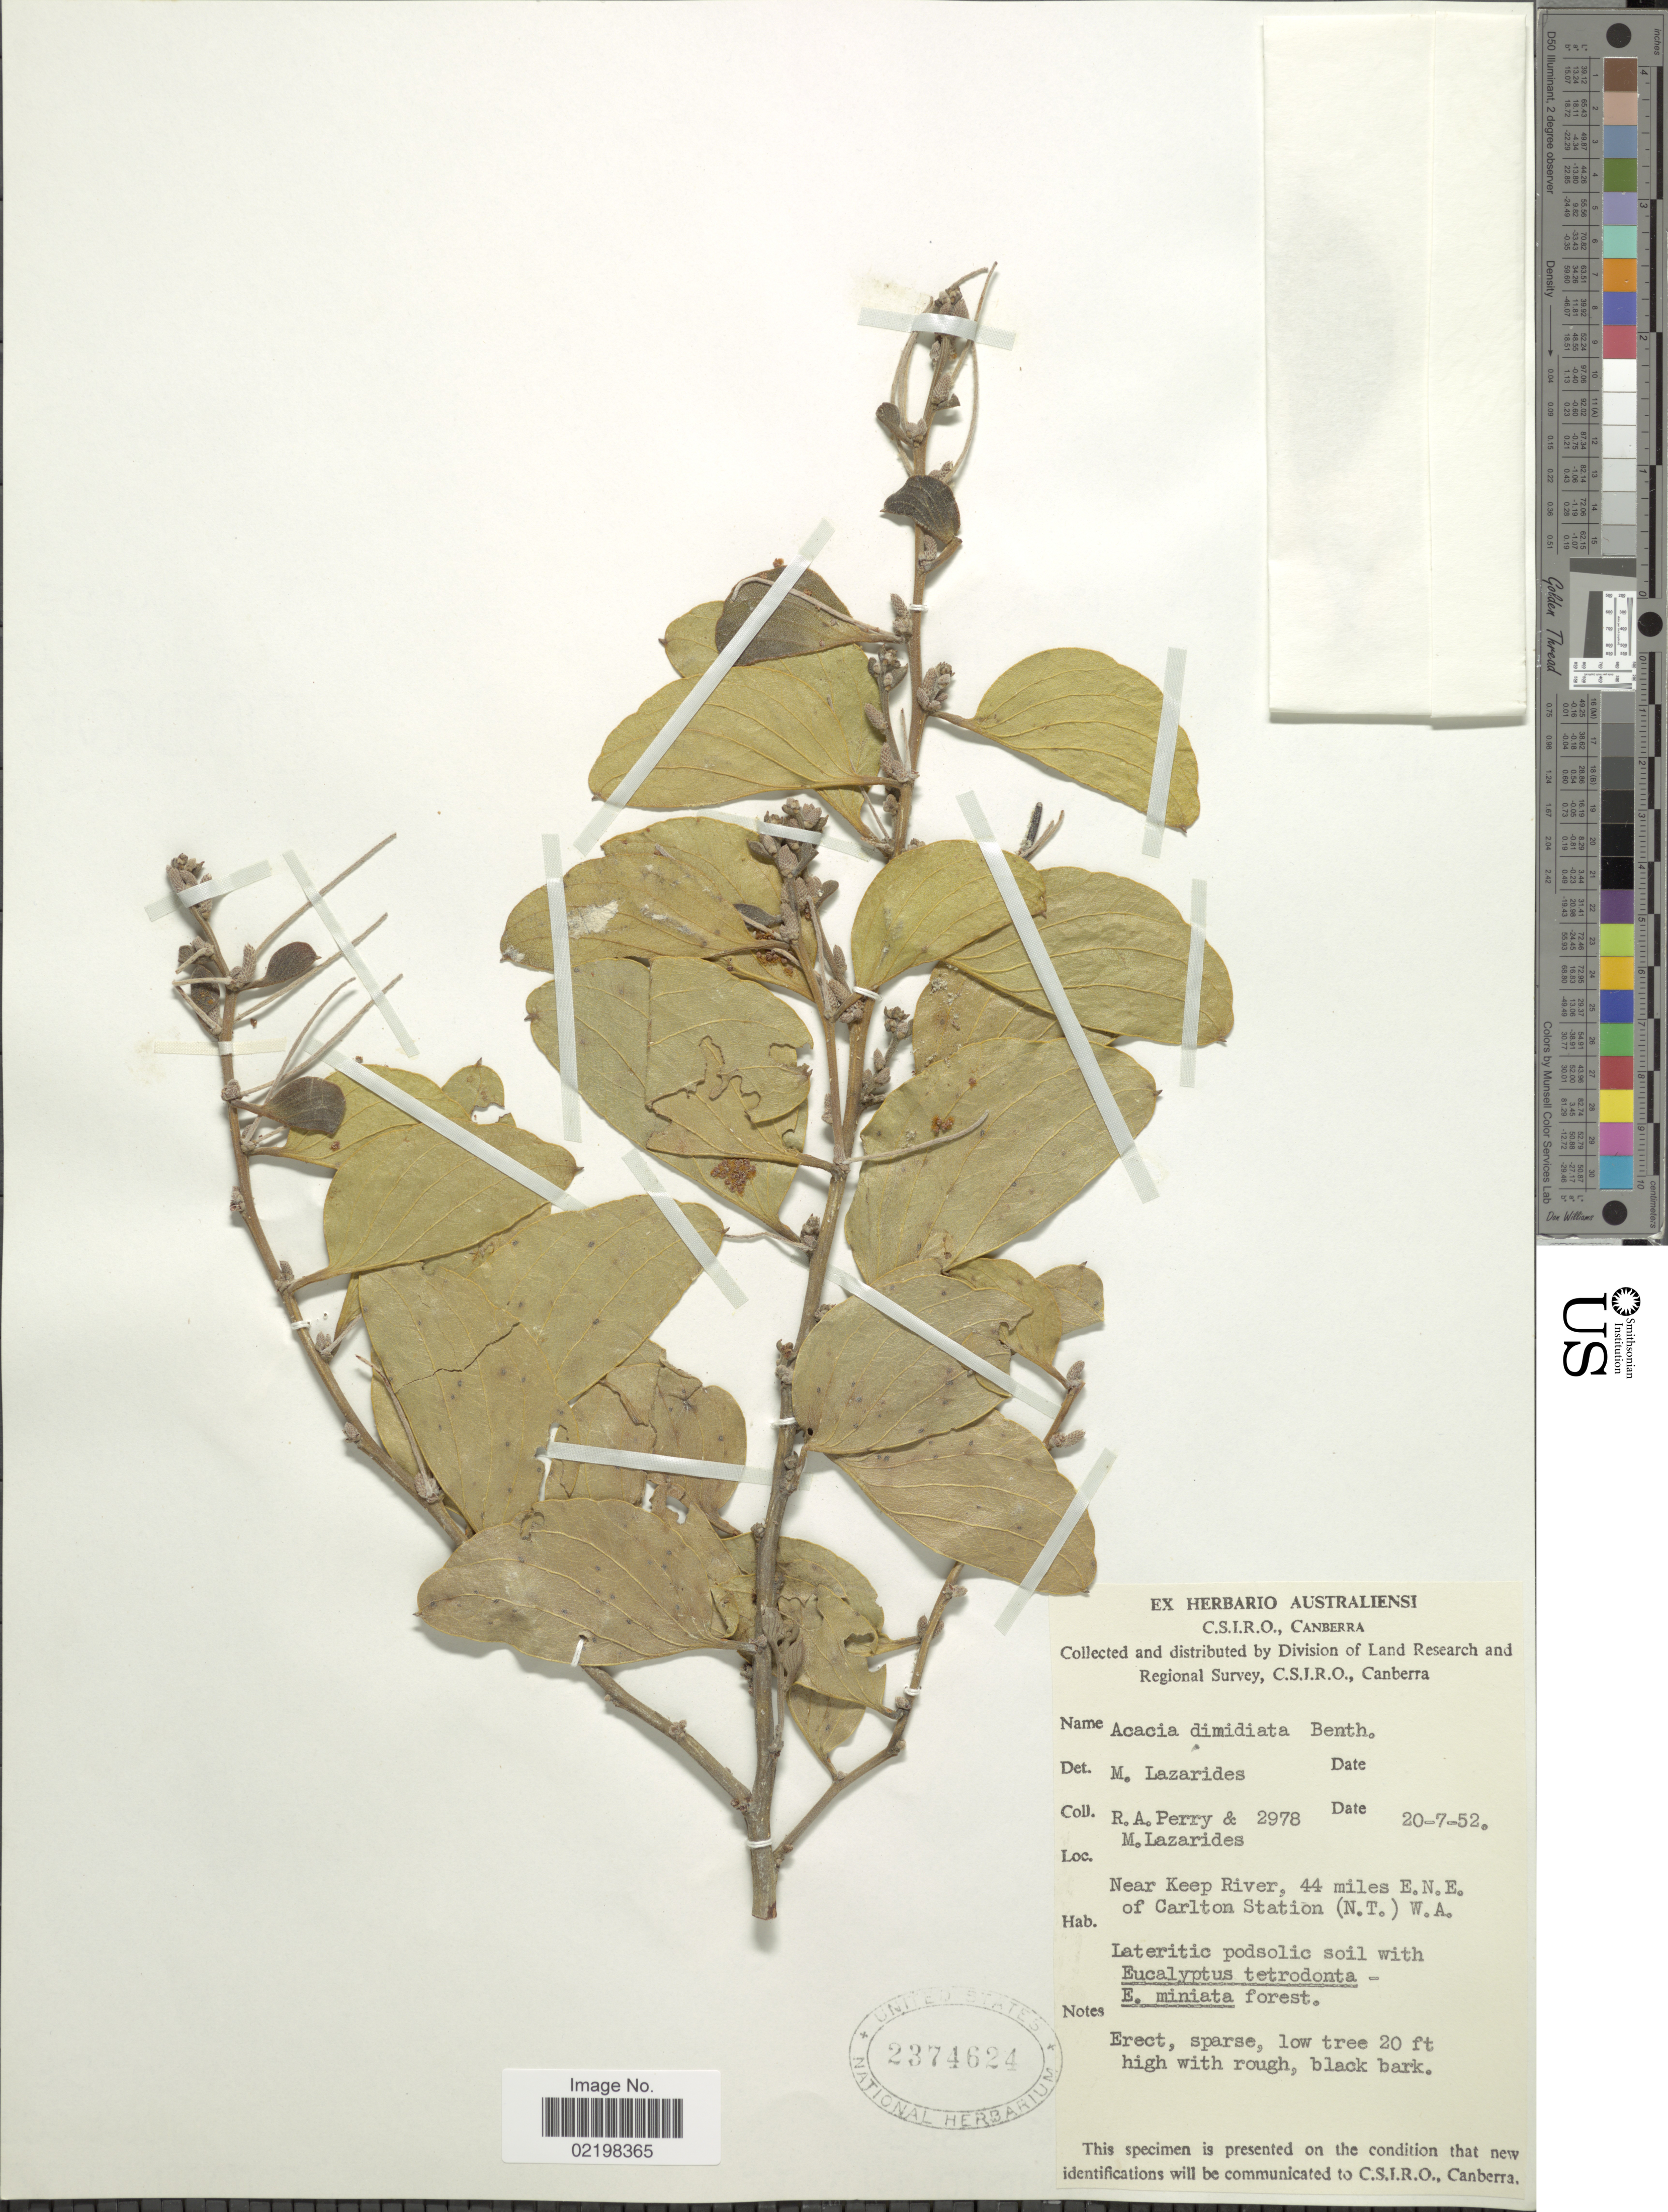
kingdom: Plantae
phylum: Tracheophyta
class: Magnoliopsida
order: Fabales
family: Fabaceae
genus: Acacia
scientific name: Acacia dimidiata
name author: Benth.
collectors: Perry, R. A. & M. Lazarides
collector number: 2978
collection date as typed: Transcribed d/m/y: 20/7/52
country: Australia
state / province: Western Australia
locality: Near Keep River, 44 miles E.N.E. of Carlton Station (N.T.) W.A.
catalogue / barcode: US 2374624